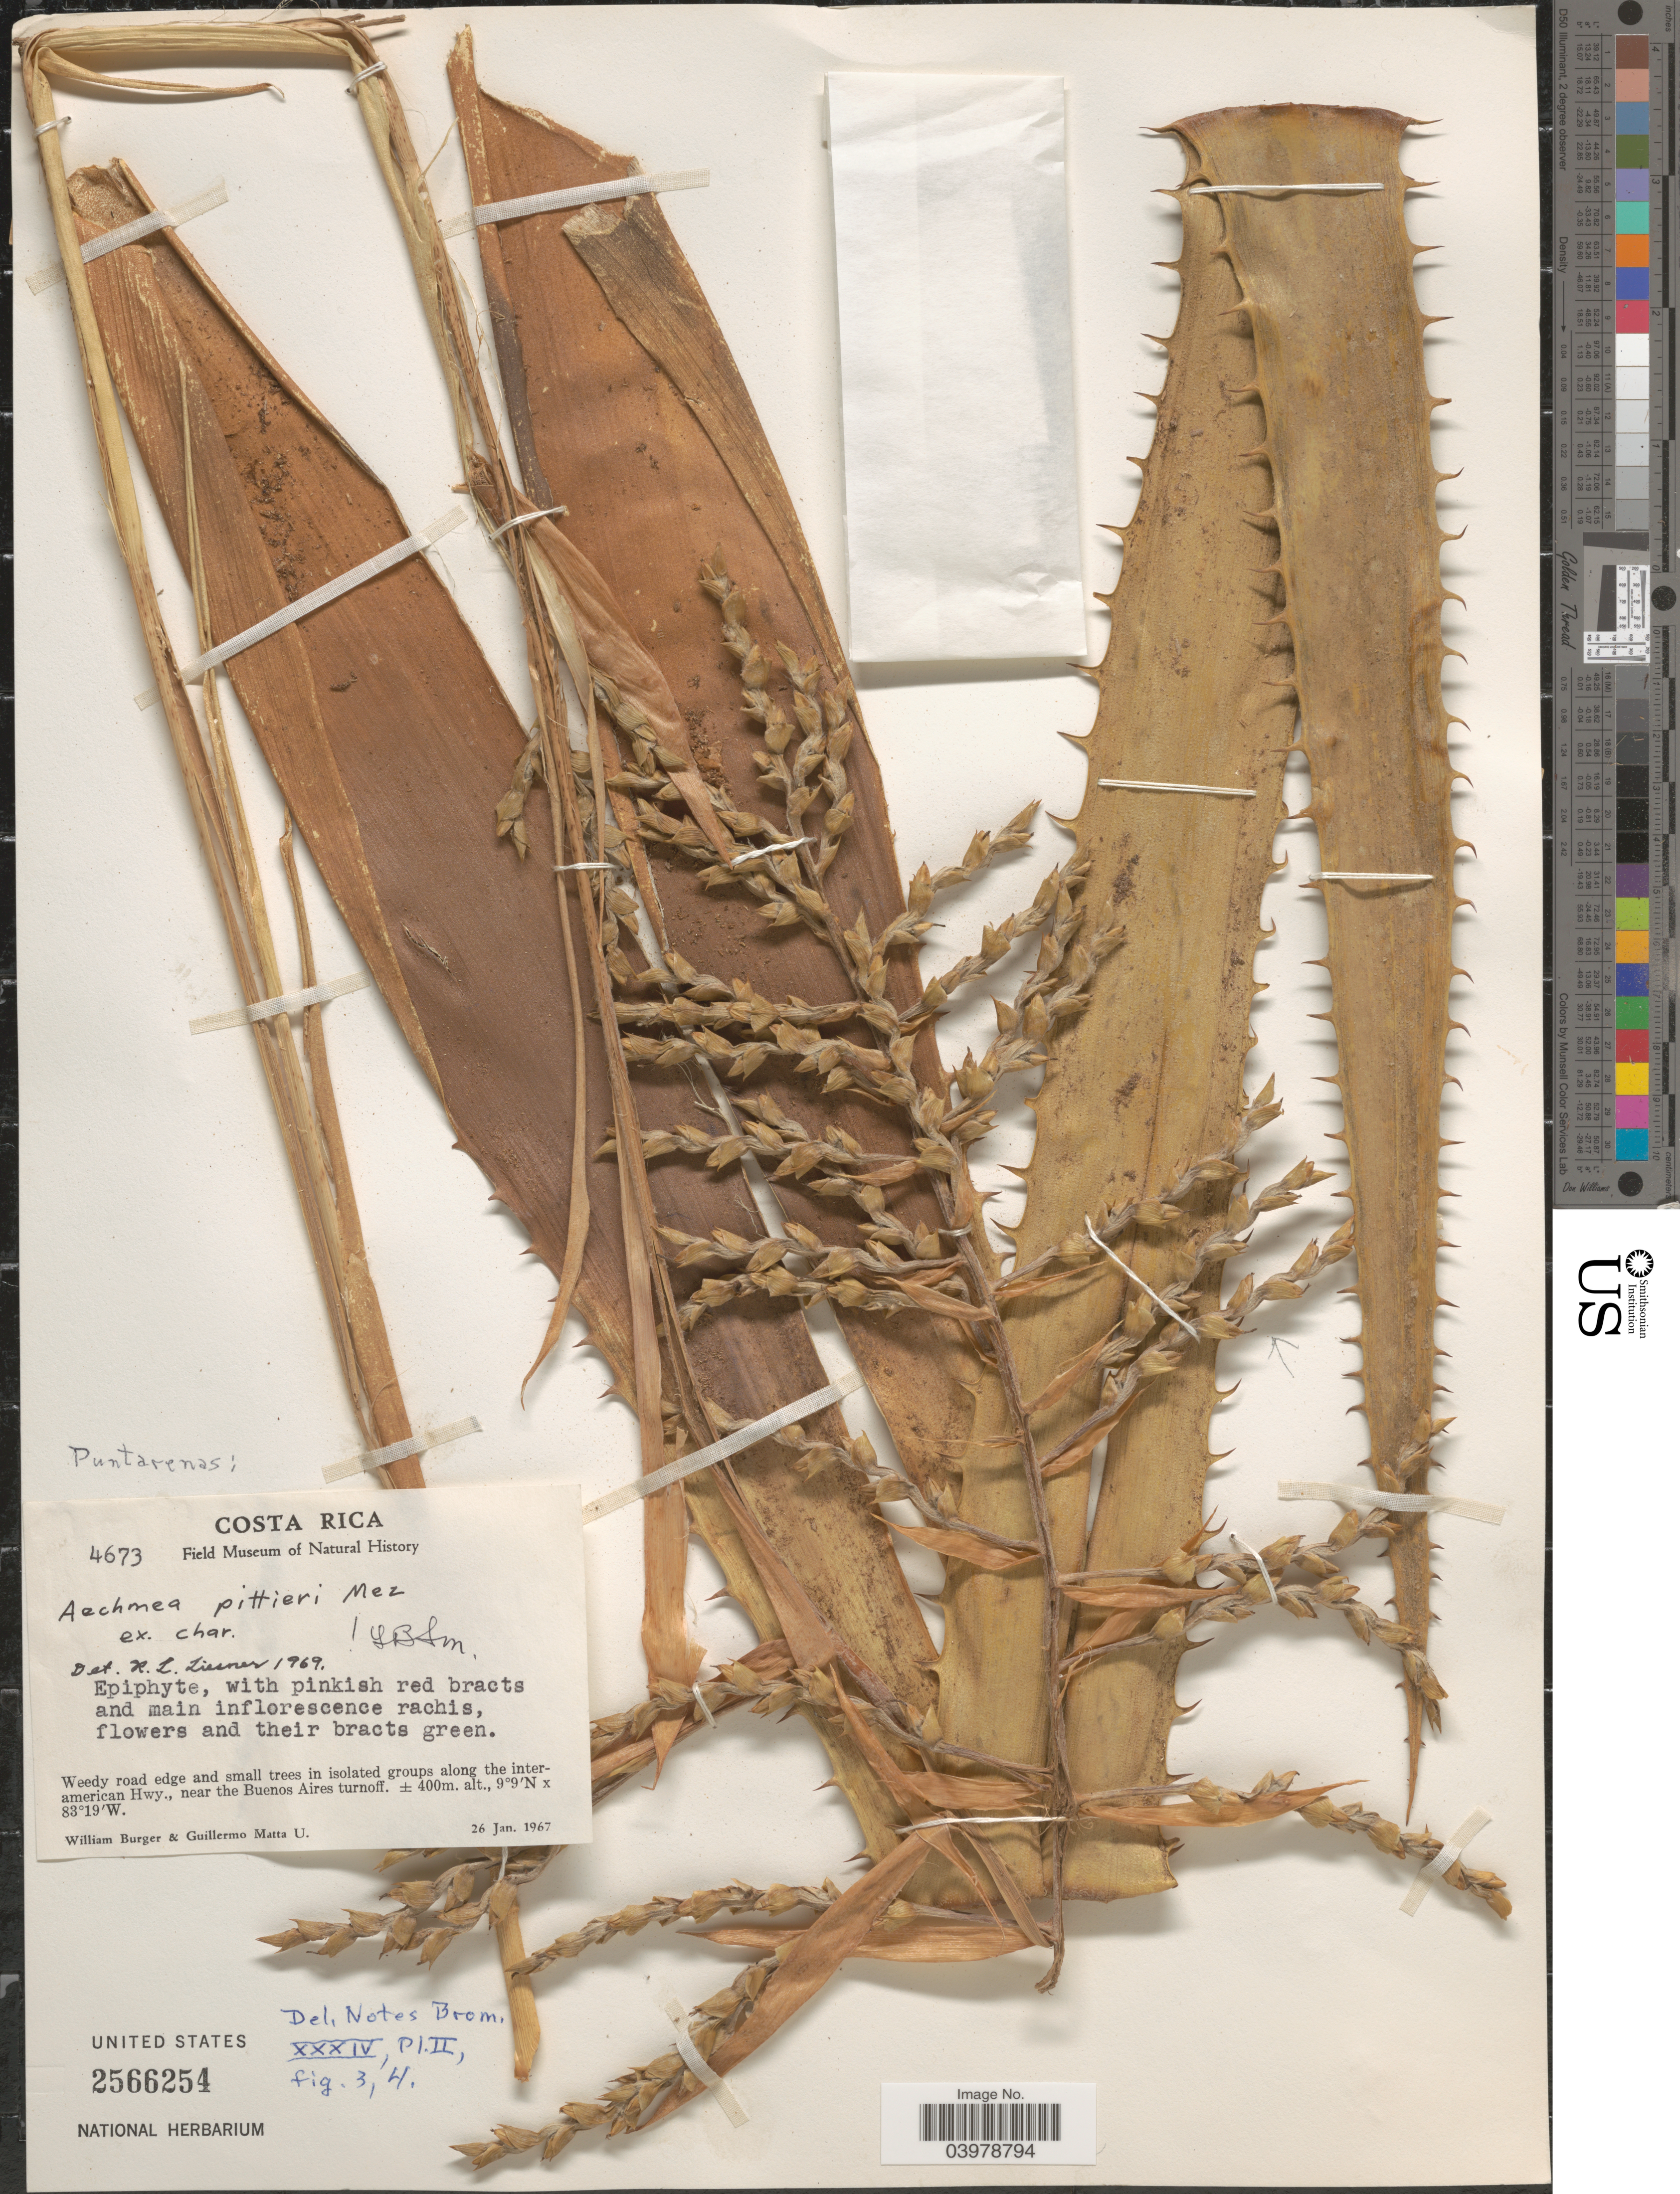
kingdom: Plantae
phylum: Tracheophyta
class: Liliopsida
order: Poales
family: Bromeliaceae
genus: Aechmea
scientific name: Aechmea pittieri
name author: Mez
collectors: W. Burger & G. Matta U.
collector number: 4673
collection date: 1967-01-26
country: Costa Rica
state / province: Puntarenas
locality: In isolated group along the interamerican Hwy., near the Buenos Aires turnoff.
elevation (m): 400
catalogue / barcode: US 2566254